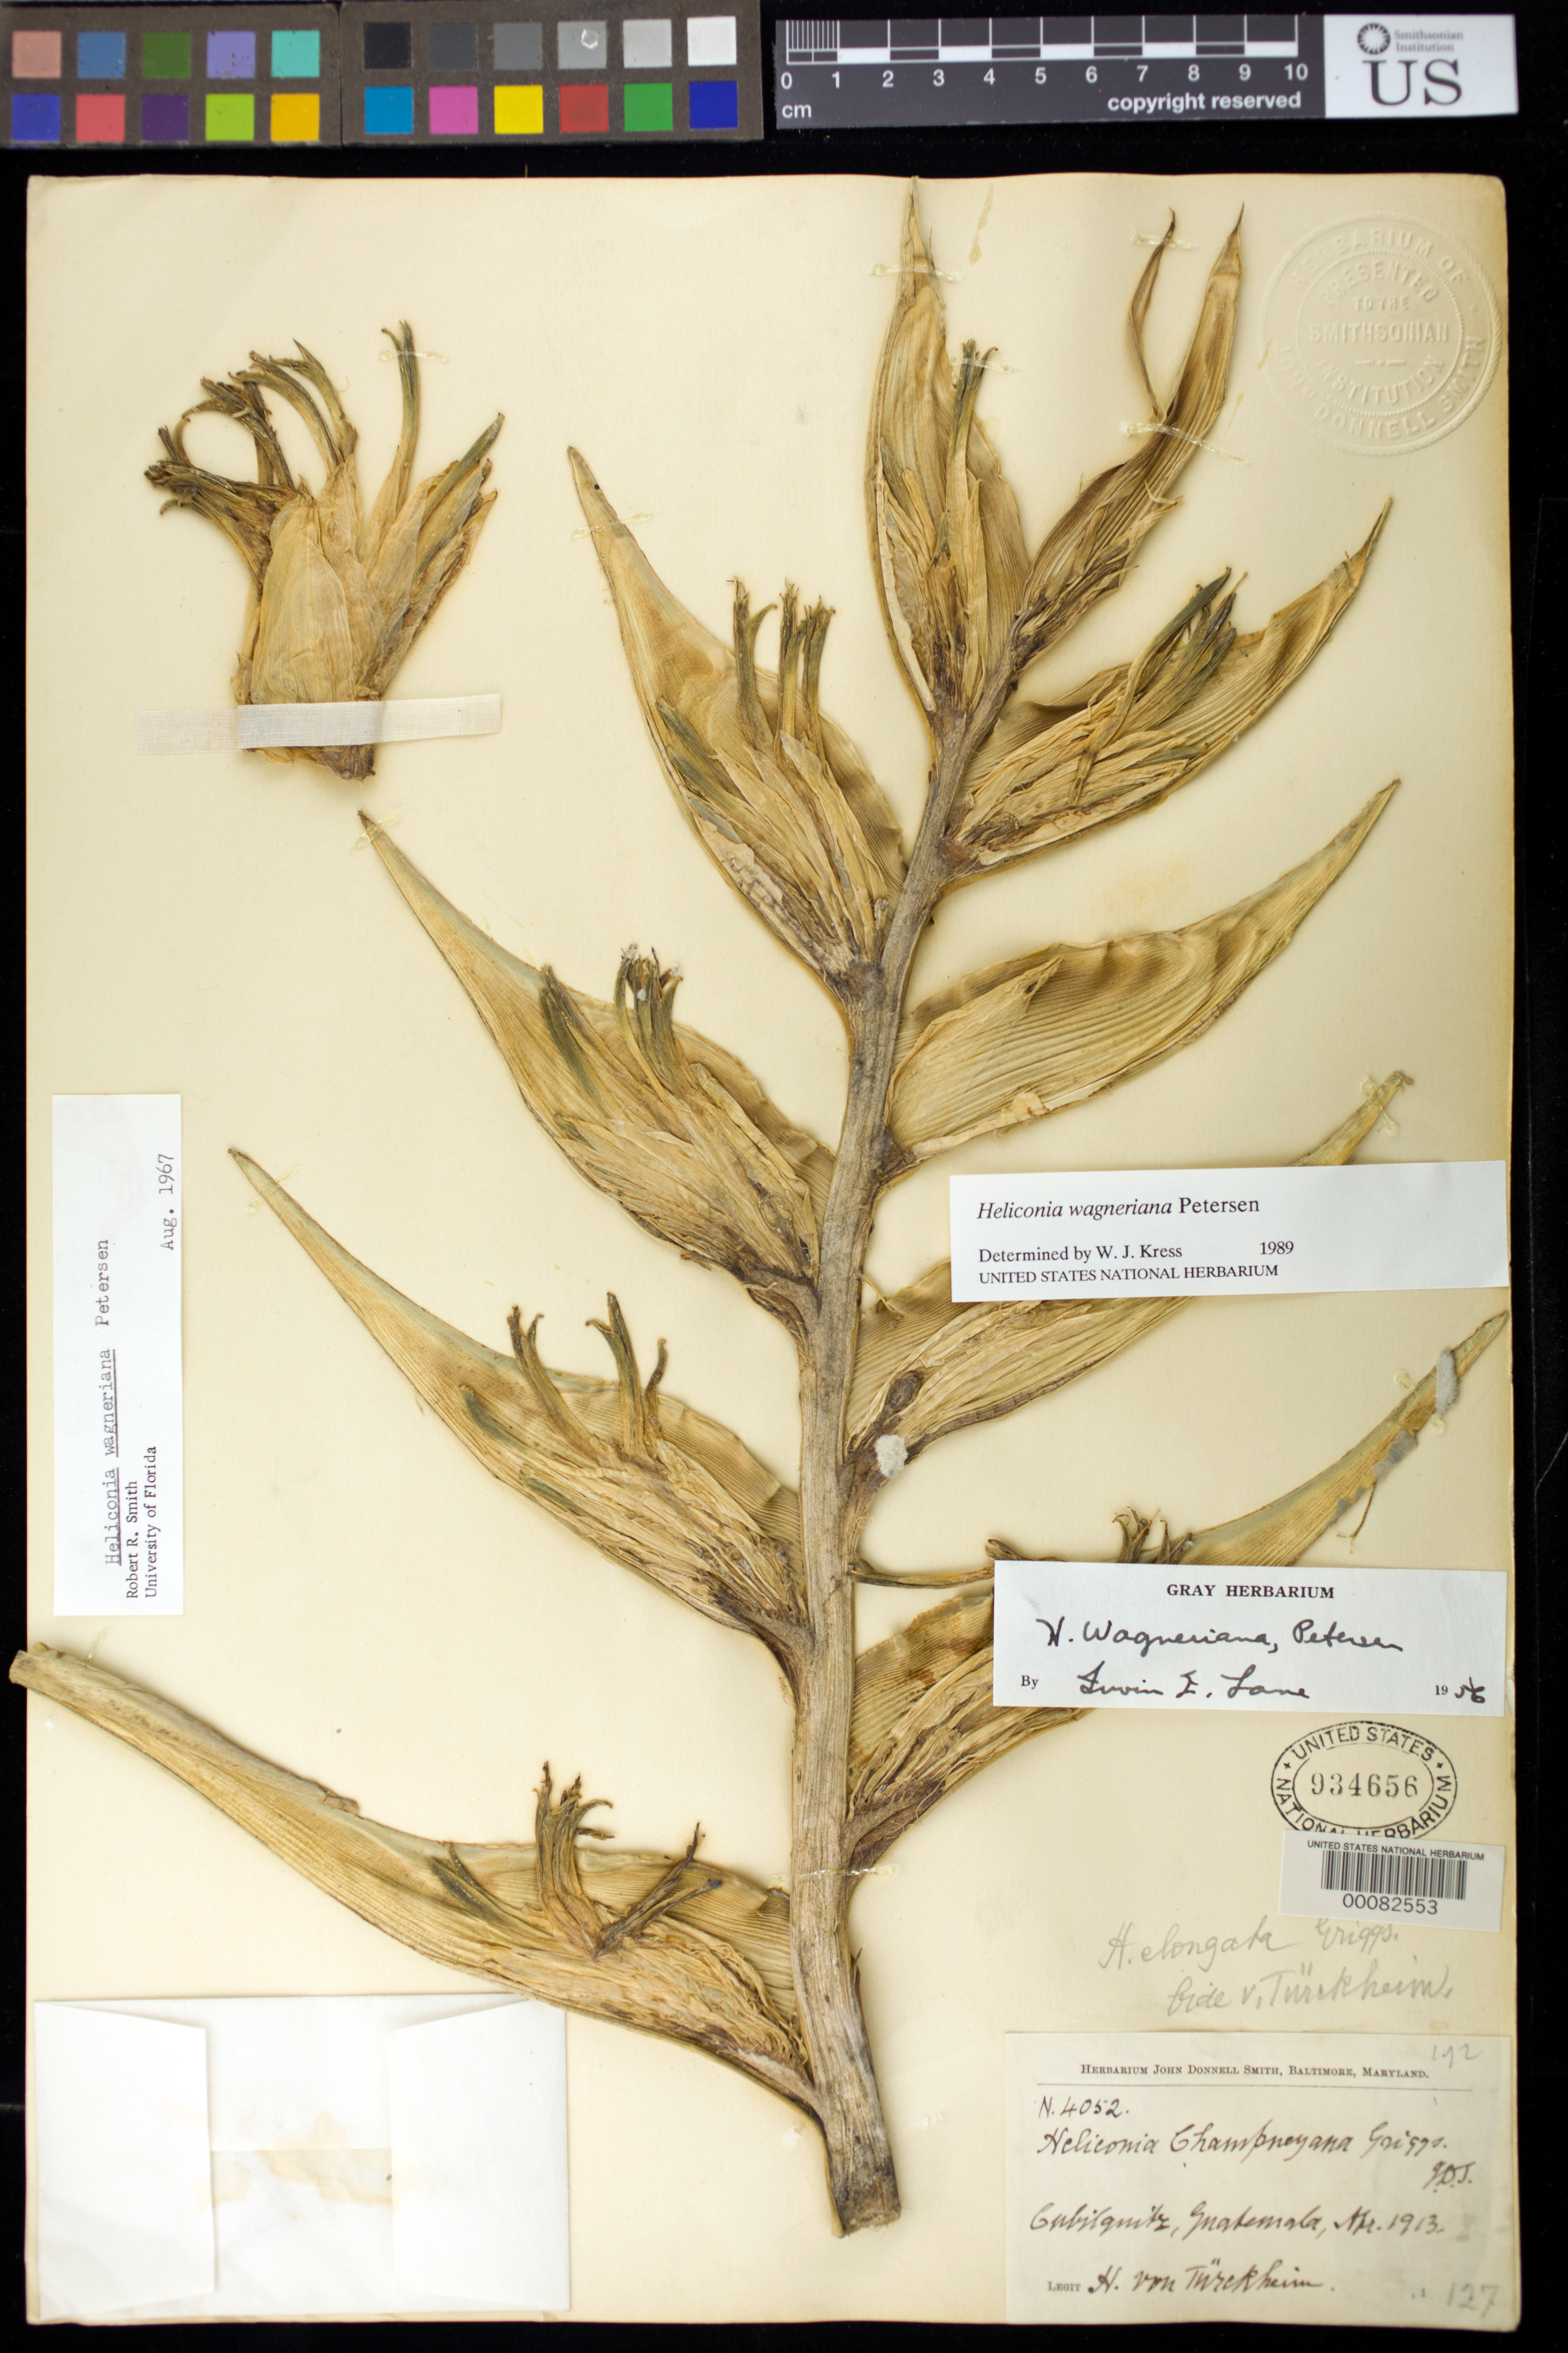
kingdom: Plantae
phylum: Tracheophyta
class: Liliopsida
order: Zingiberales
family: Heliconiaceae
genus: Heliconia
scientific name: Heliconia wagneriana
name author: Petersen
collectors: H. von Türckheim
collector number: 4052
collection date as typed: Apr 1913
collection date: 1913-04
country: Guatemala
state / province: Alta Verapaz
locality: Cubilquitz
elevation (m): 350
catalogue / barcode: US 934656